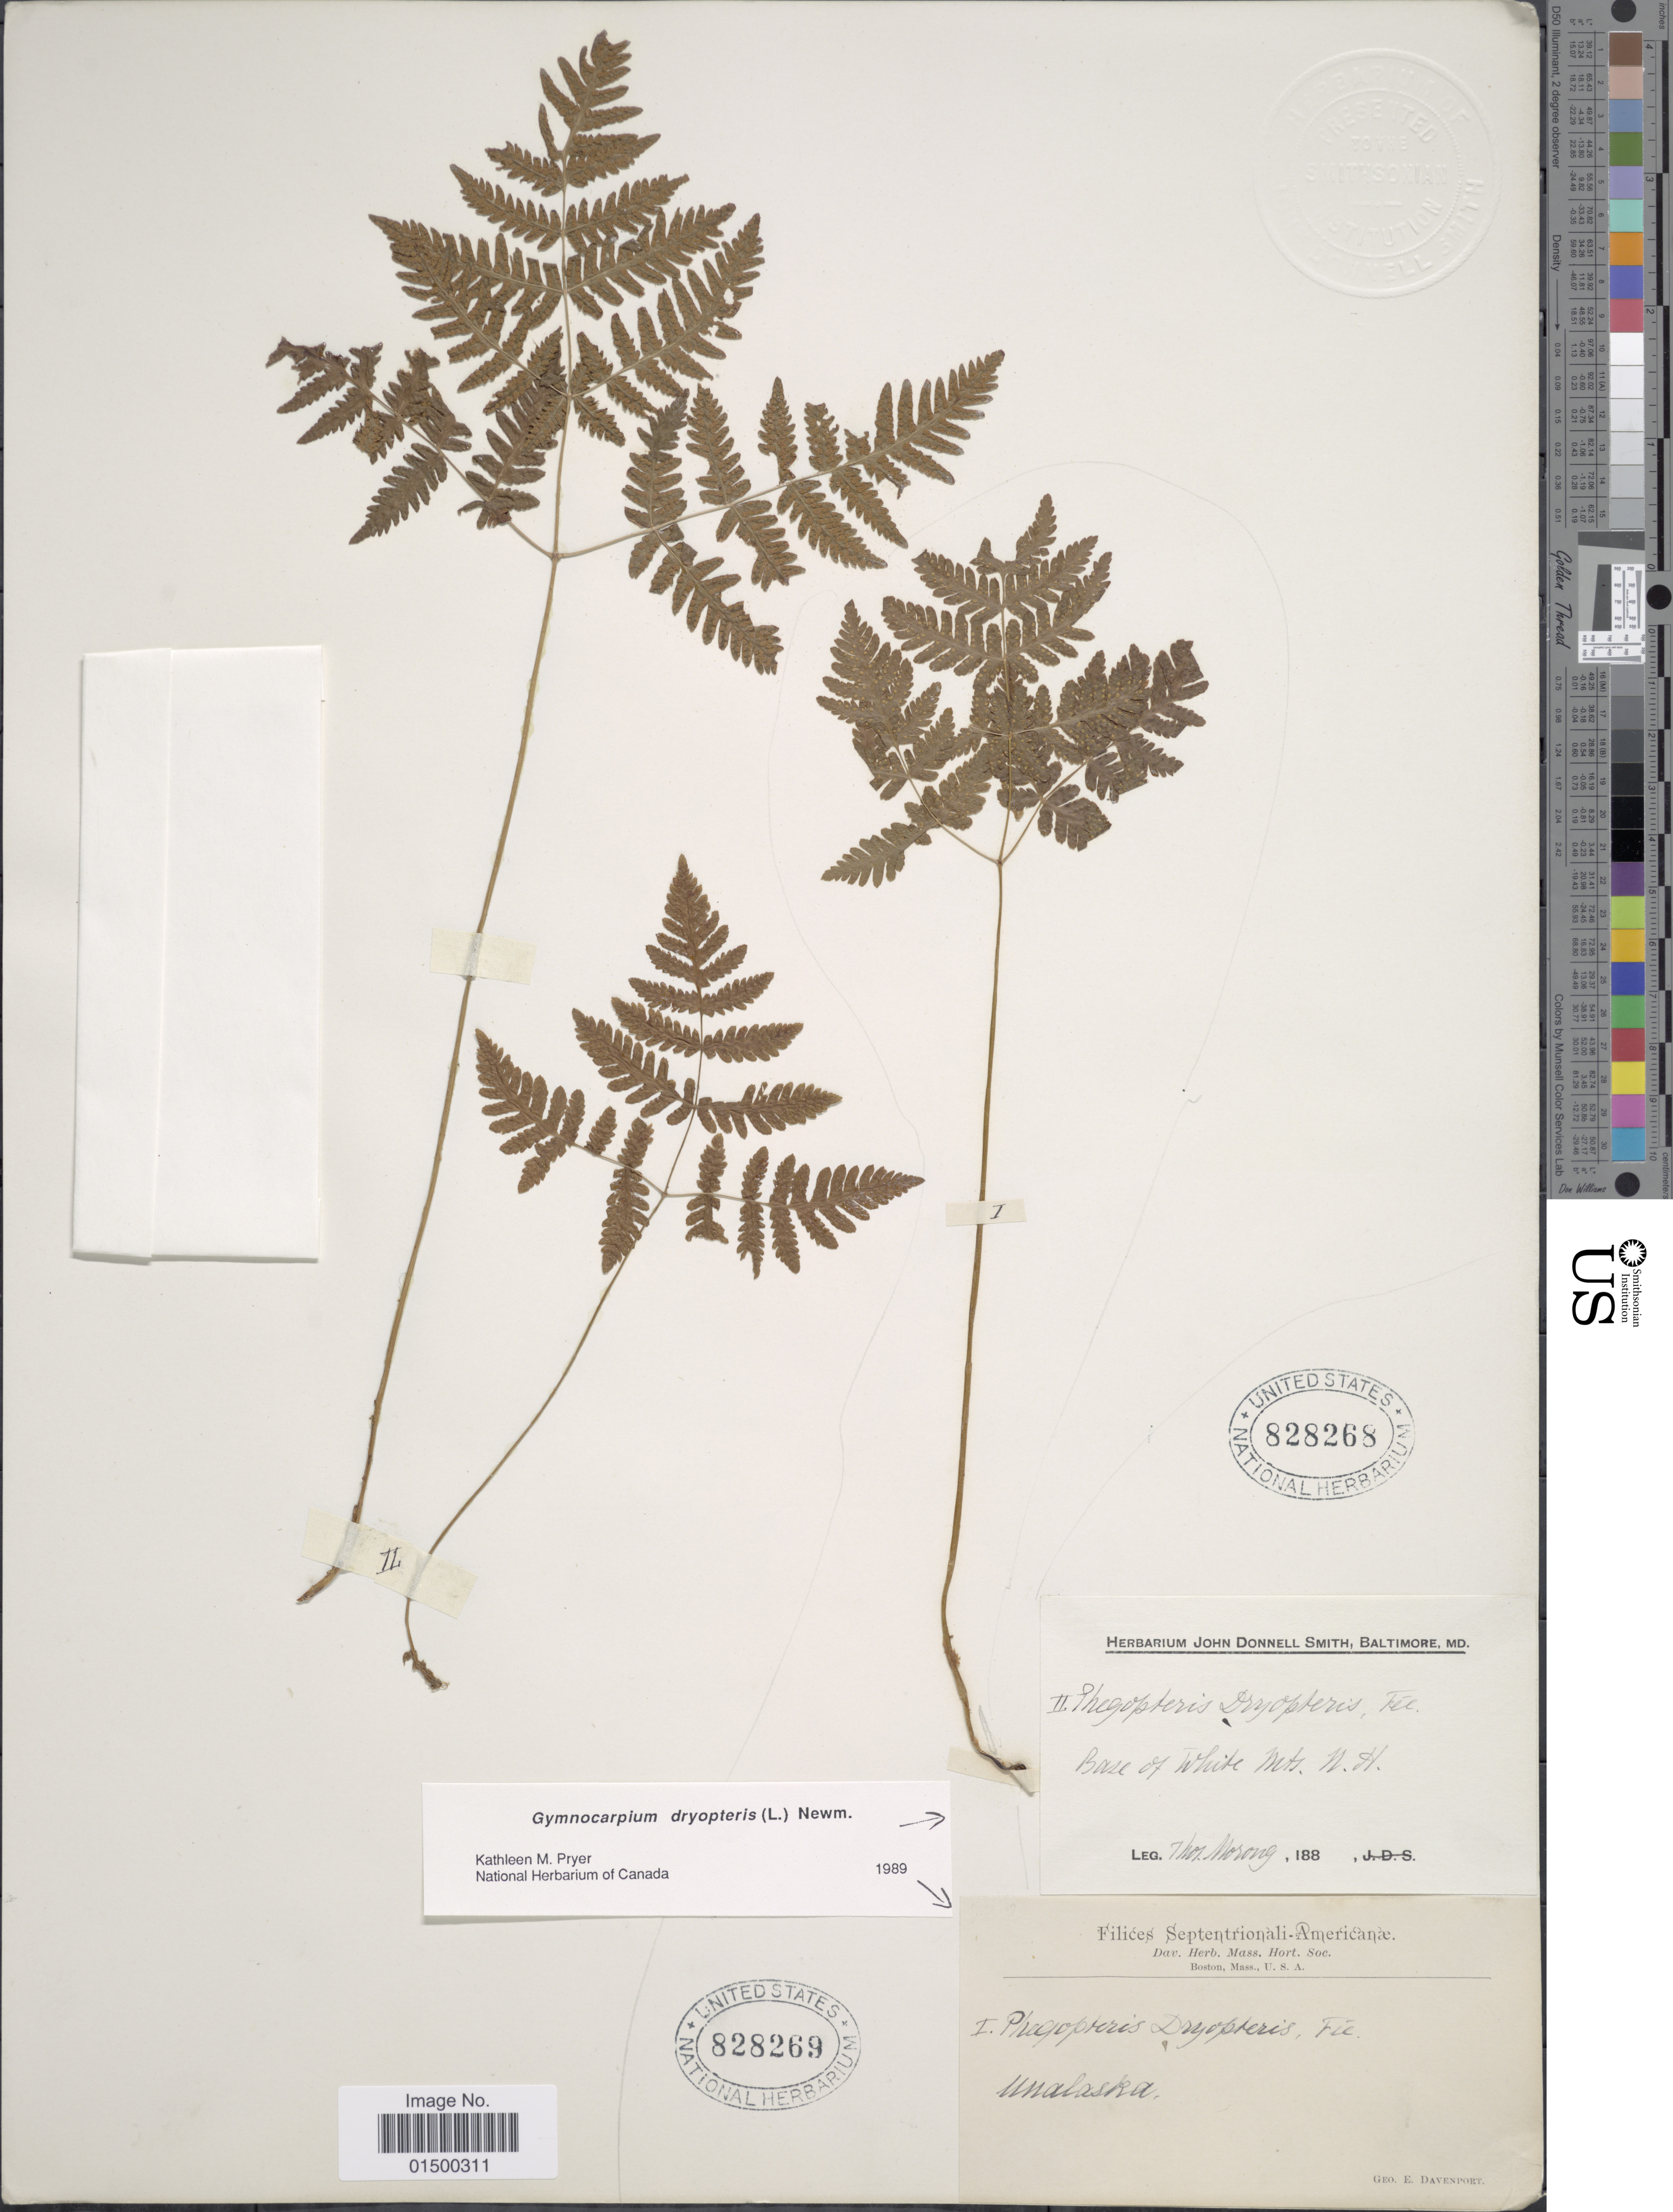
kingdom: Plantae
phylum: Tracheophyta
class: Polypodiopsida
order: Polypodiales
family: Cystopteridaceae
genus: Gymnocarpium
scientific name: Gymnocarpium dryopteris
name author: (L.) Newman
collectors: G. E. Davenport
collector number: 1*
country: United States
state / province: Alaska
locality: Unalaska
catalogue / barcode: US 828269